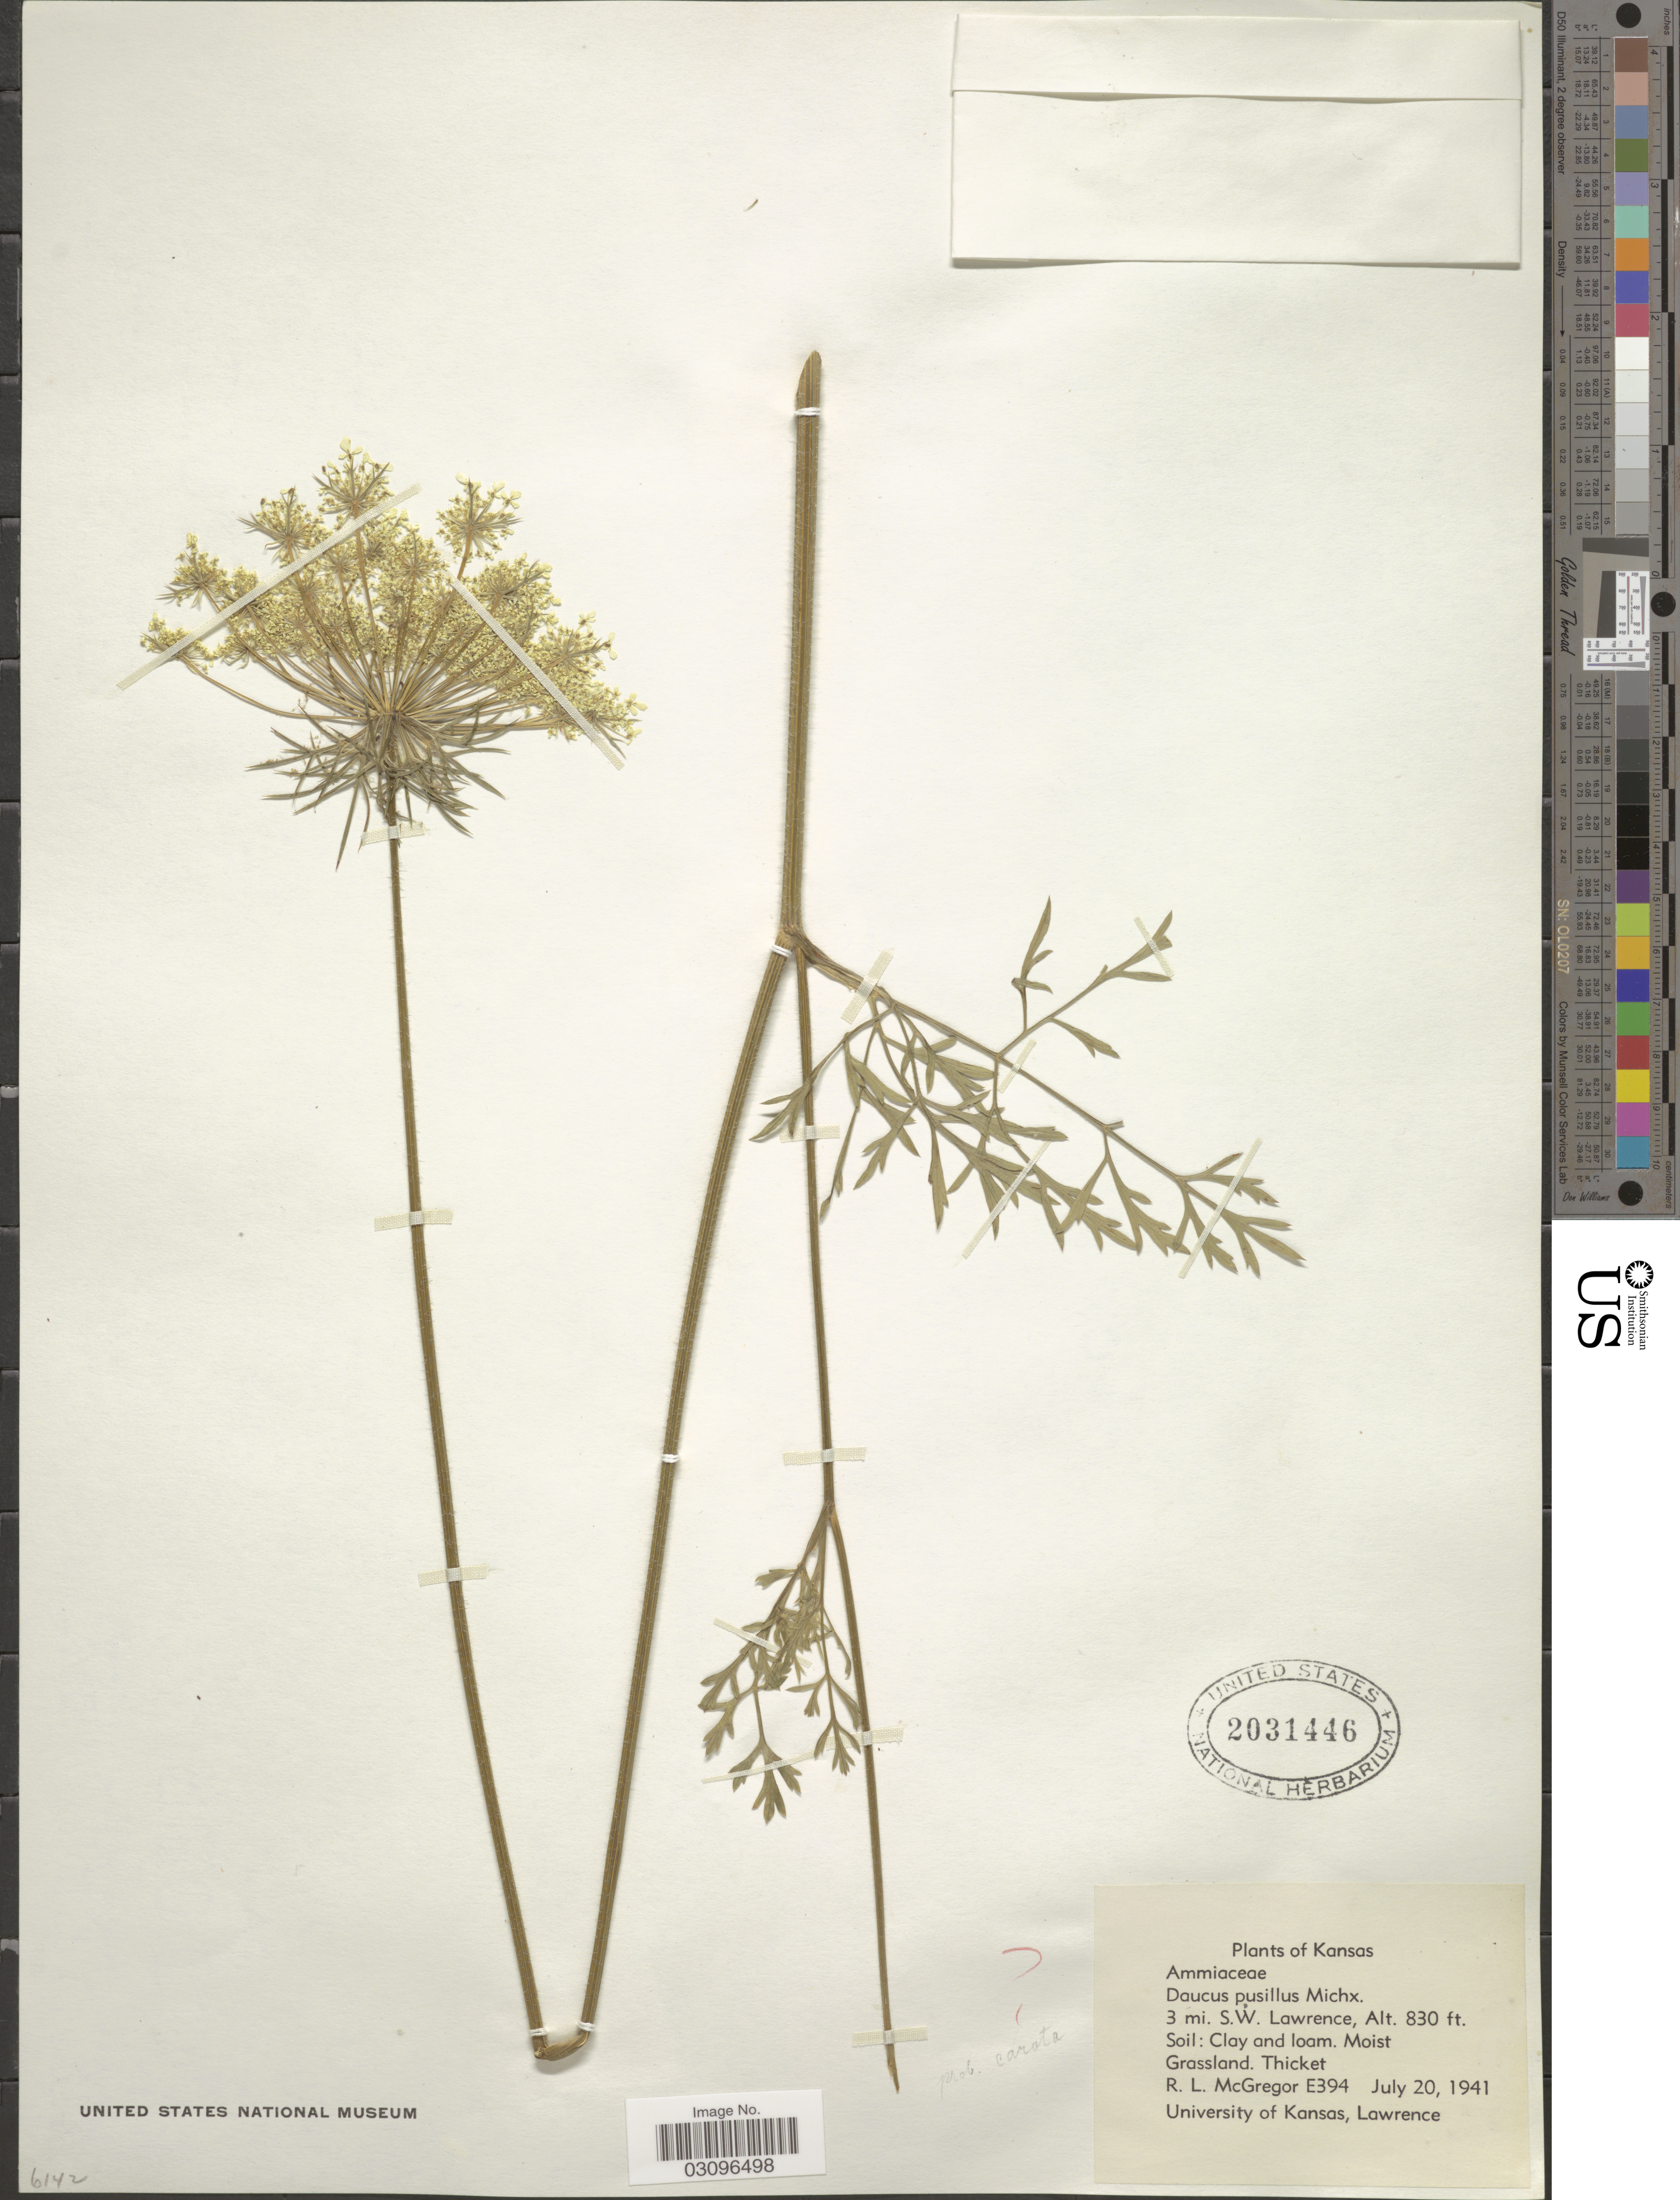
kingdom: Plantae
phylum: Tracheophyta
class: Magnoliopsida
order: Apiales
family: Apiaceae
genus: Daucus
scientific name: Daucus pusillus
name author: Michx.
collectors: R. McGregor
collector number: E394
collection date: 1941-07-20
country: United States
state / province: Kansas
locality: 3 mi. S.W. Lawrence.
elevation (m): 253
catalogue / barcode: US 2031446